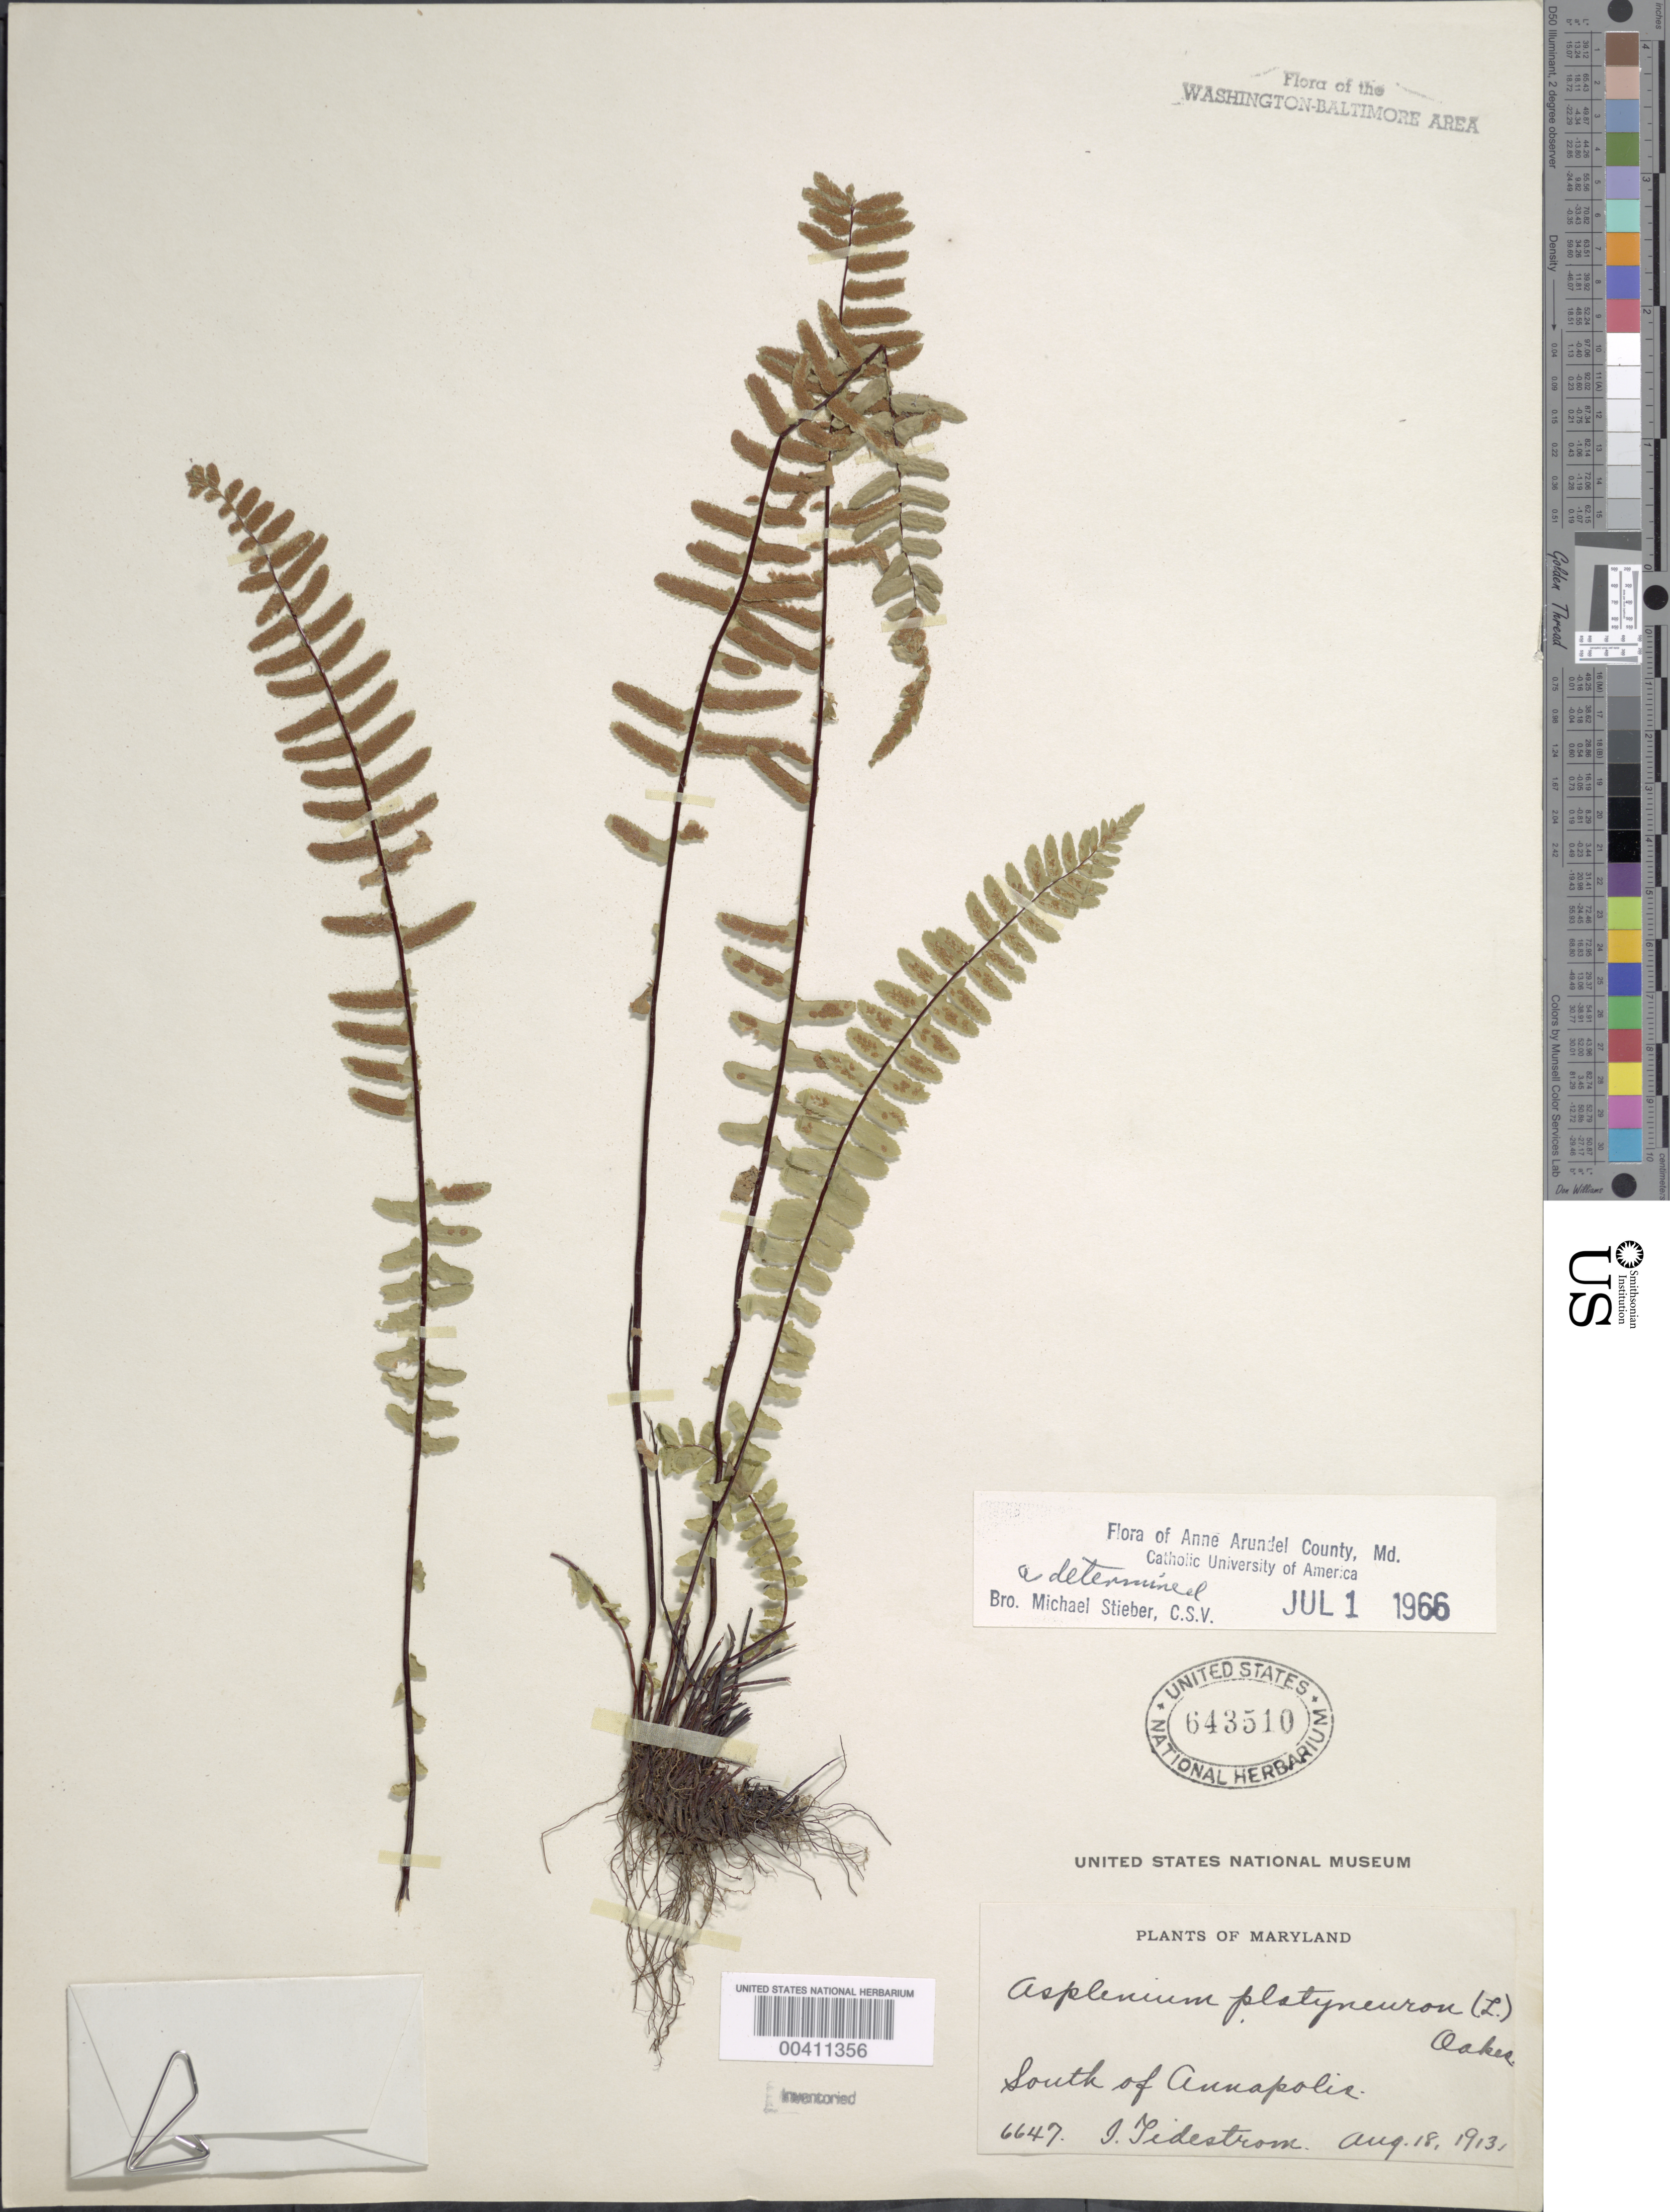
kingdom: Plantae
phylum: Tracheophyta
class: Polypodiopsida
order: Polypodiales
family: Aspleniaceae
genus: Asplenium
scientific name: Asplenium platyneuron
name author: (L.) Britton, Stearns & Poggenb.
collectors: I. F. Tidestrom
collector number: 6647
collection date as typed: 18 Aug 1913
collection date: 1913-08-18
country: United States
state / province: Maryland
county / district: Anne Arundel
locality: South of Annapolis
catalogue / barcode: US 643510